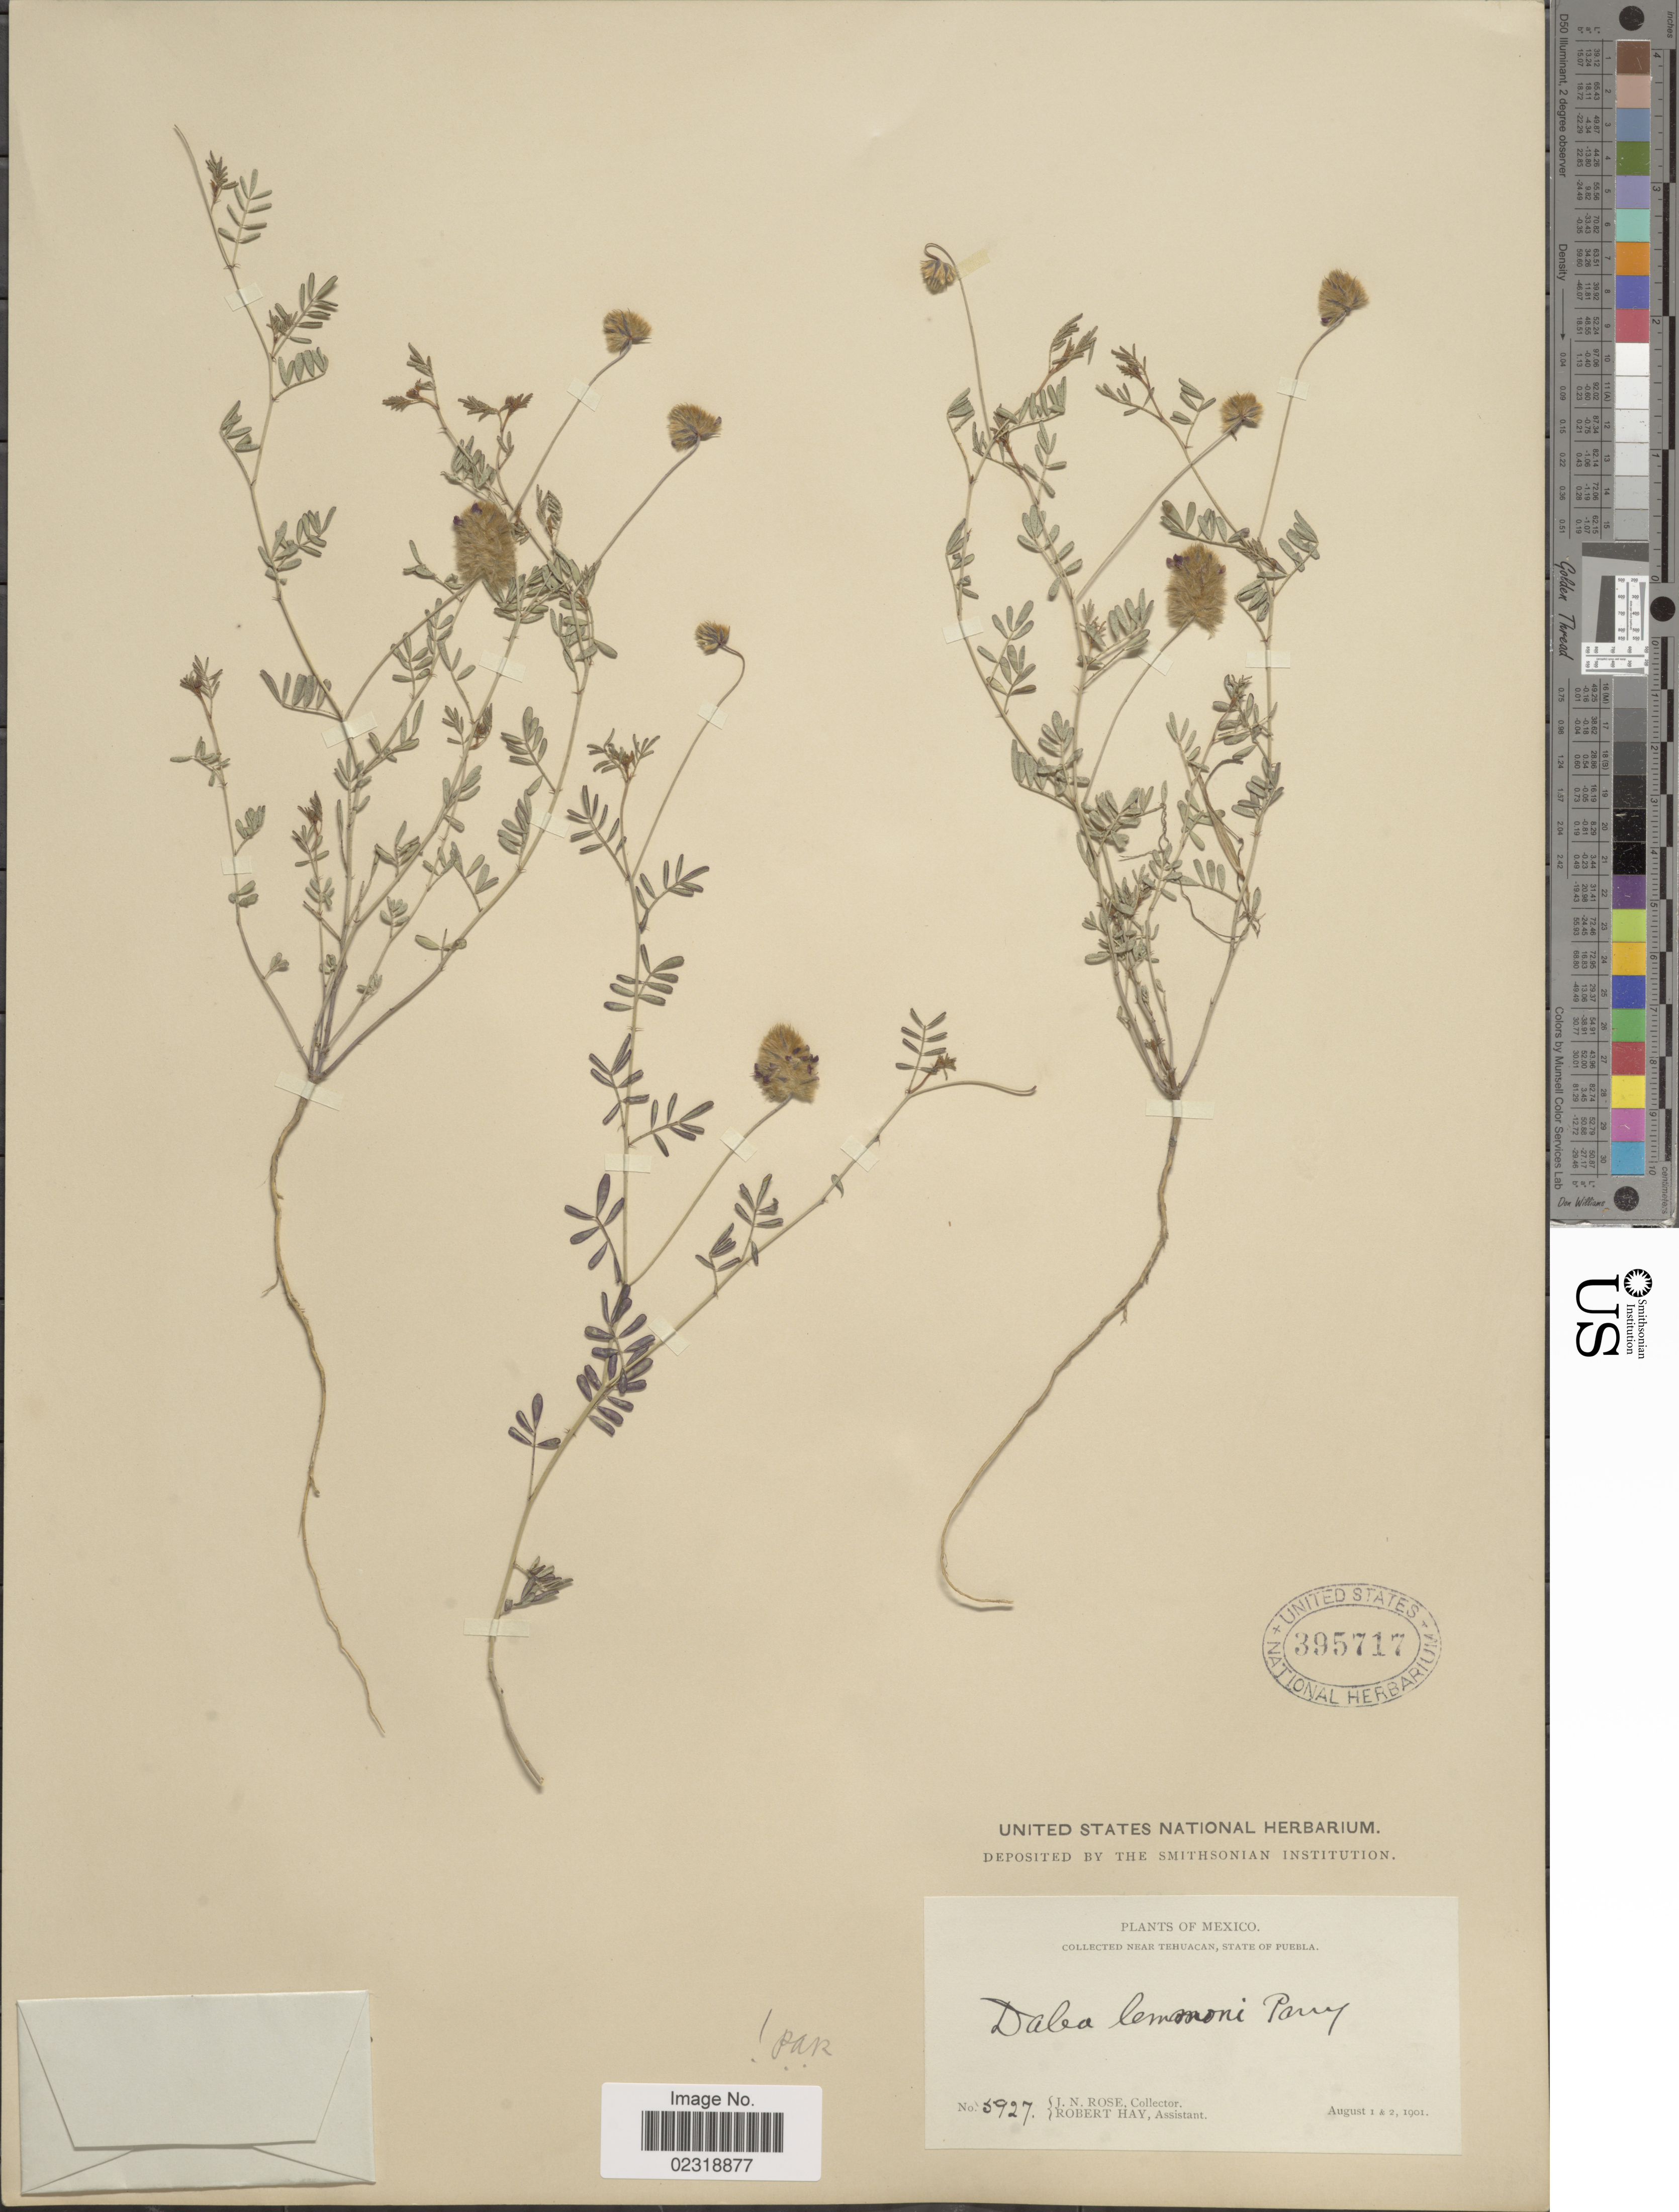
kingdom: Plantae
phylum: Tracheophyta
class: Magnoliopsida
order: Fabales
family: Fabaceae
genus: Dalea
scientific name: Dalea brachystachys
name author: A. Gray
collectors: J. N. Rose & R. Hay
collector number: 5927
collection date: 1901-08-01/1901-08-02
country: Mexico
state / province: Puebla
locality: Near Tehuacan.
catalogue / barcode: US 395717